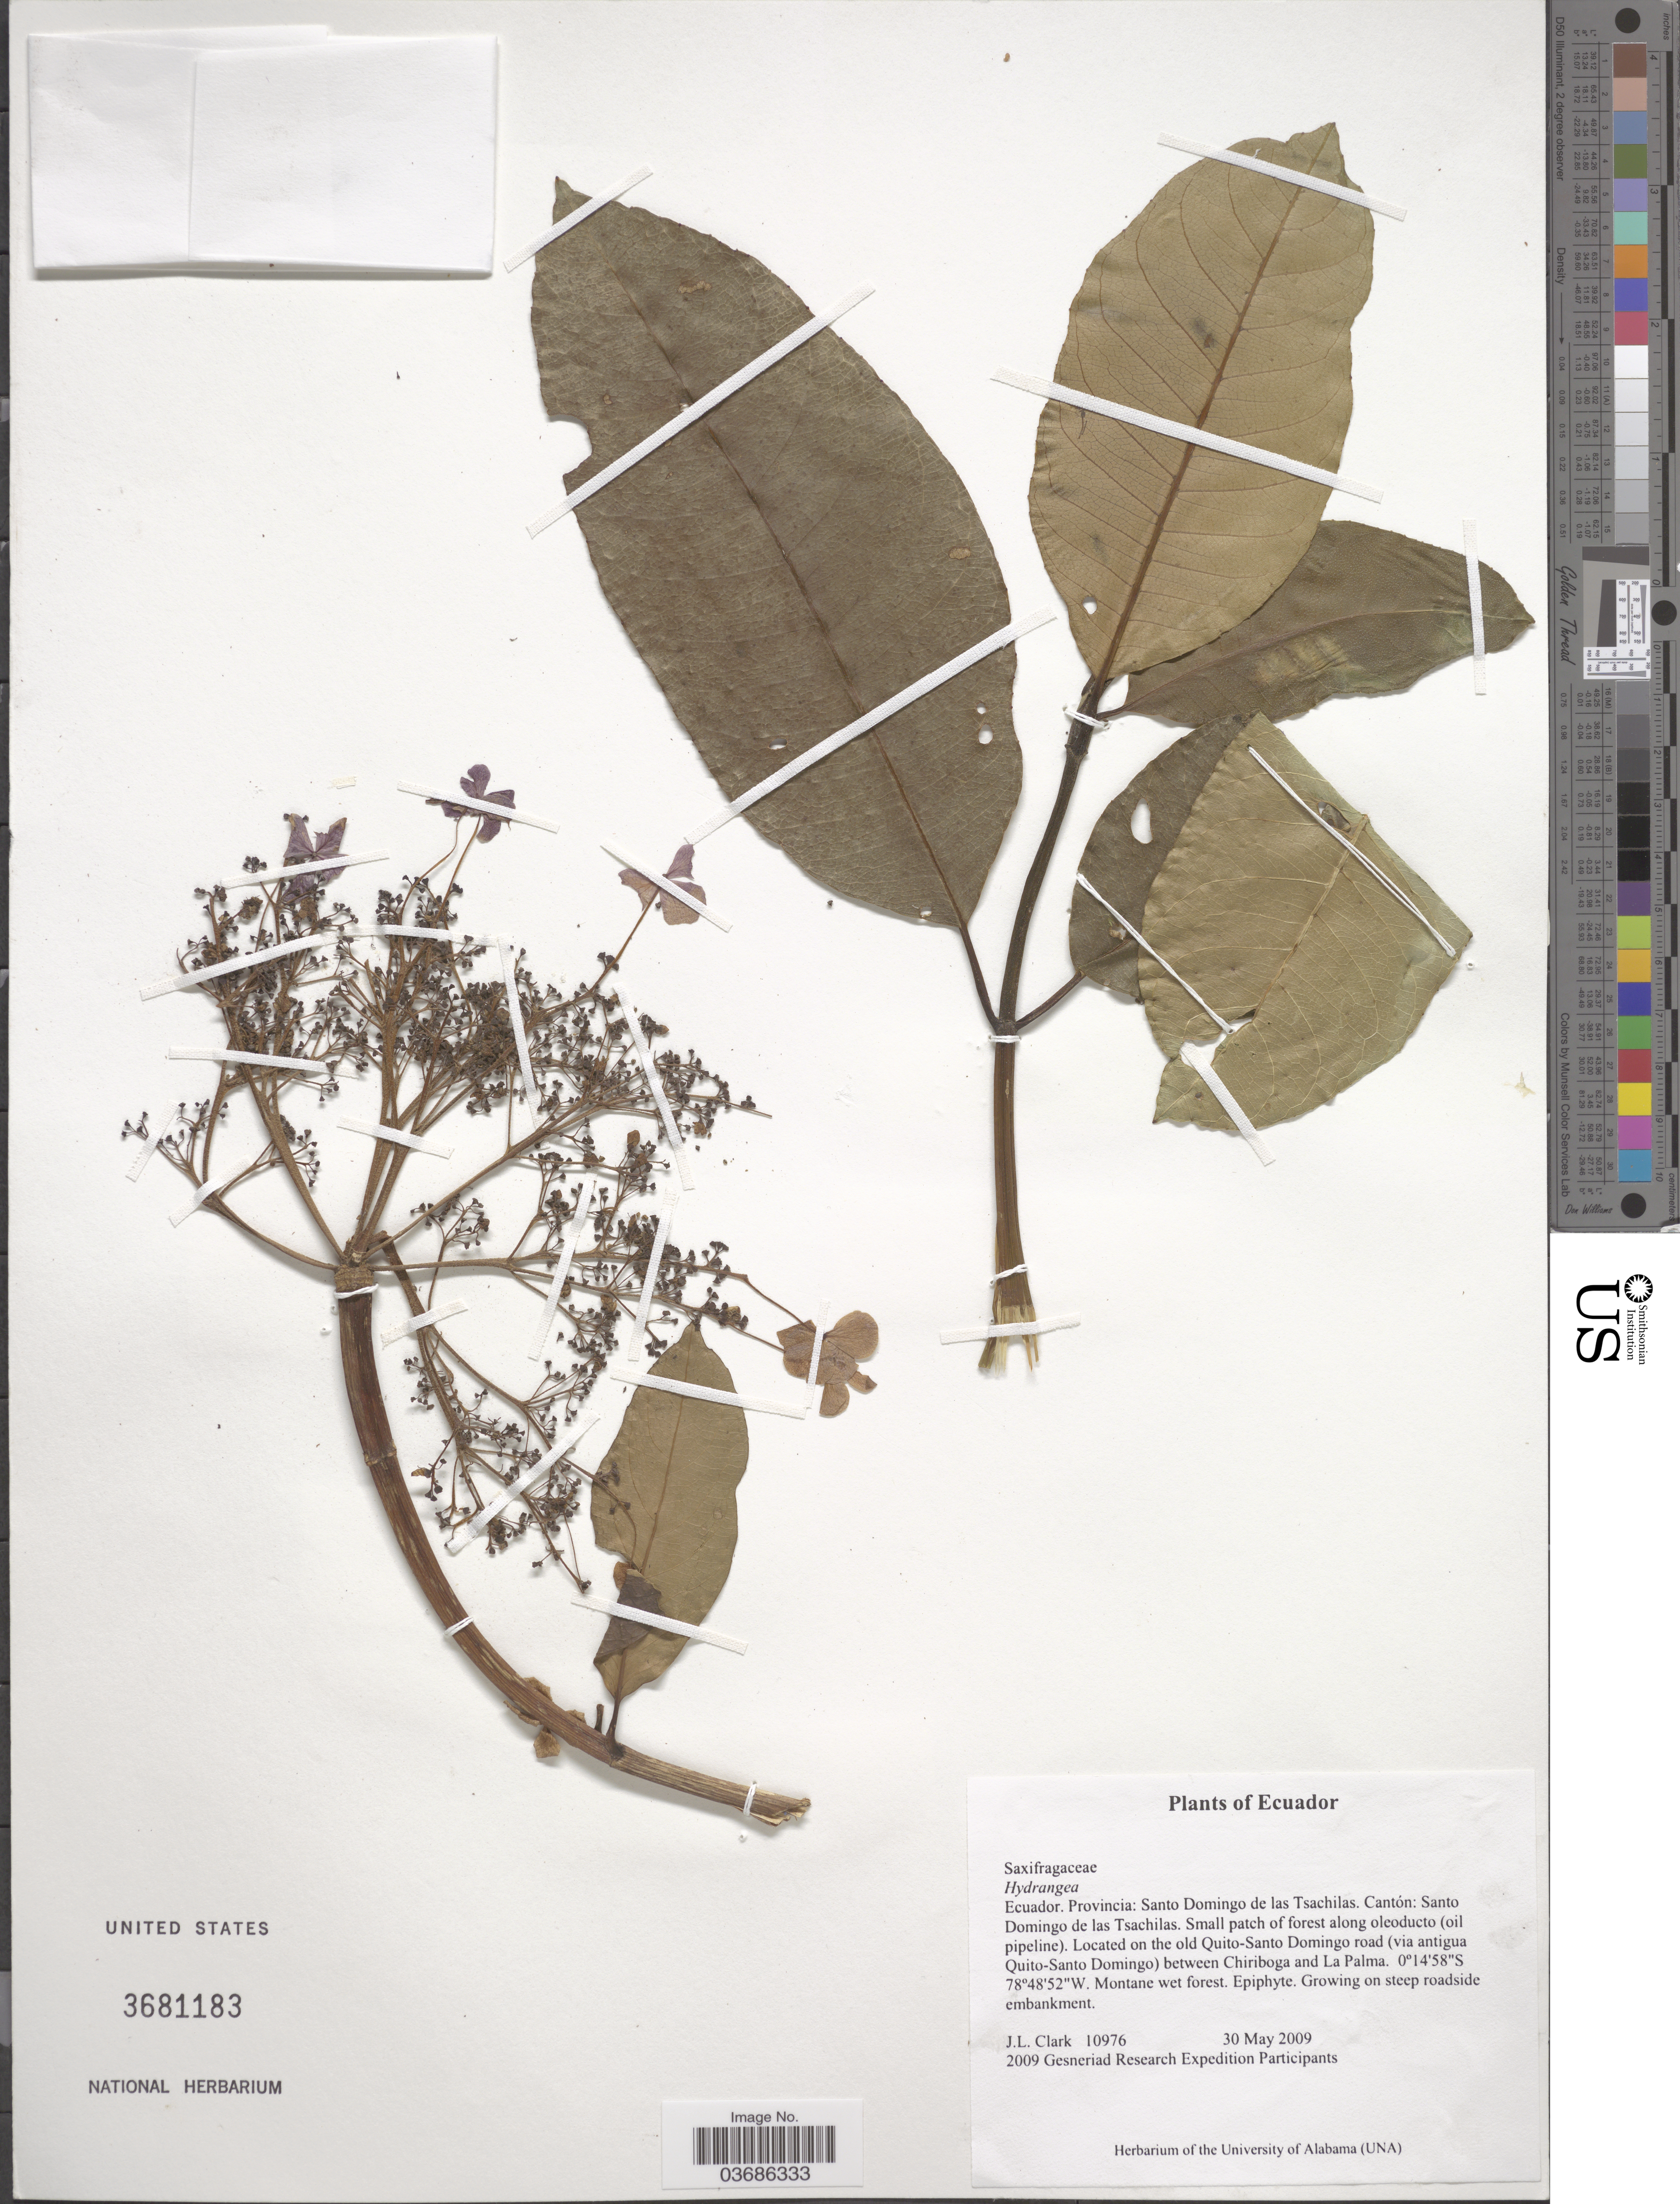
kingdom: Plantae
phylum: Tracheophyta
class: Magnoliopsida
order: Cornales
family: Hydrangeaceae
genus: Hydrangea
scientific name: Hydrangea sp.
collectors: J. L. Clark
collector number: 10976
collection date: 2009-05-30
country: Ecuador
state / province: Tsáchilas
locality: Provincia: Santo Domingo de las Tsachilas. Cantón: Santo Domingo de las Tsachilas. On the old Quito-Santo Domingo road (via antigua Quito-Santo Domingo) between Chiriboga and La Palma. 2009 Gesneriad Research Expedition Participants.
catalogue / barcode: US 3681183